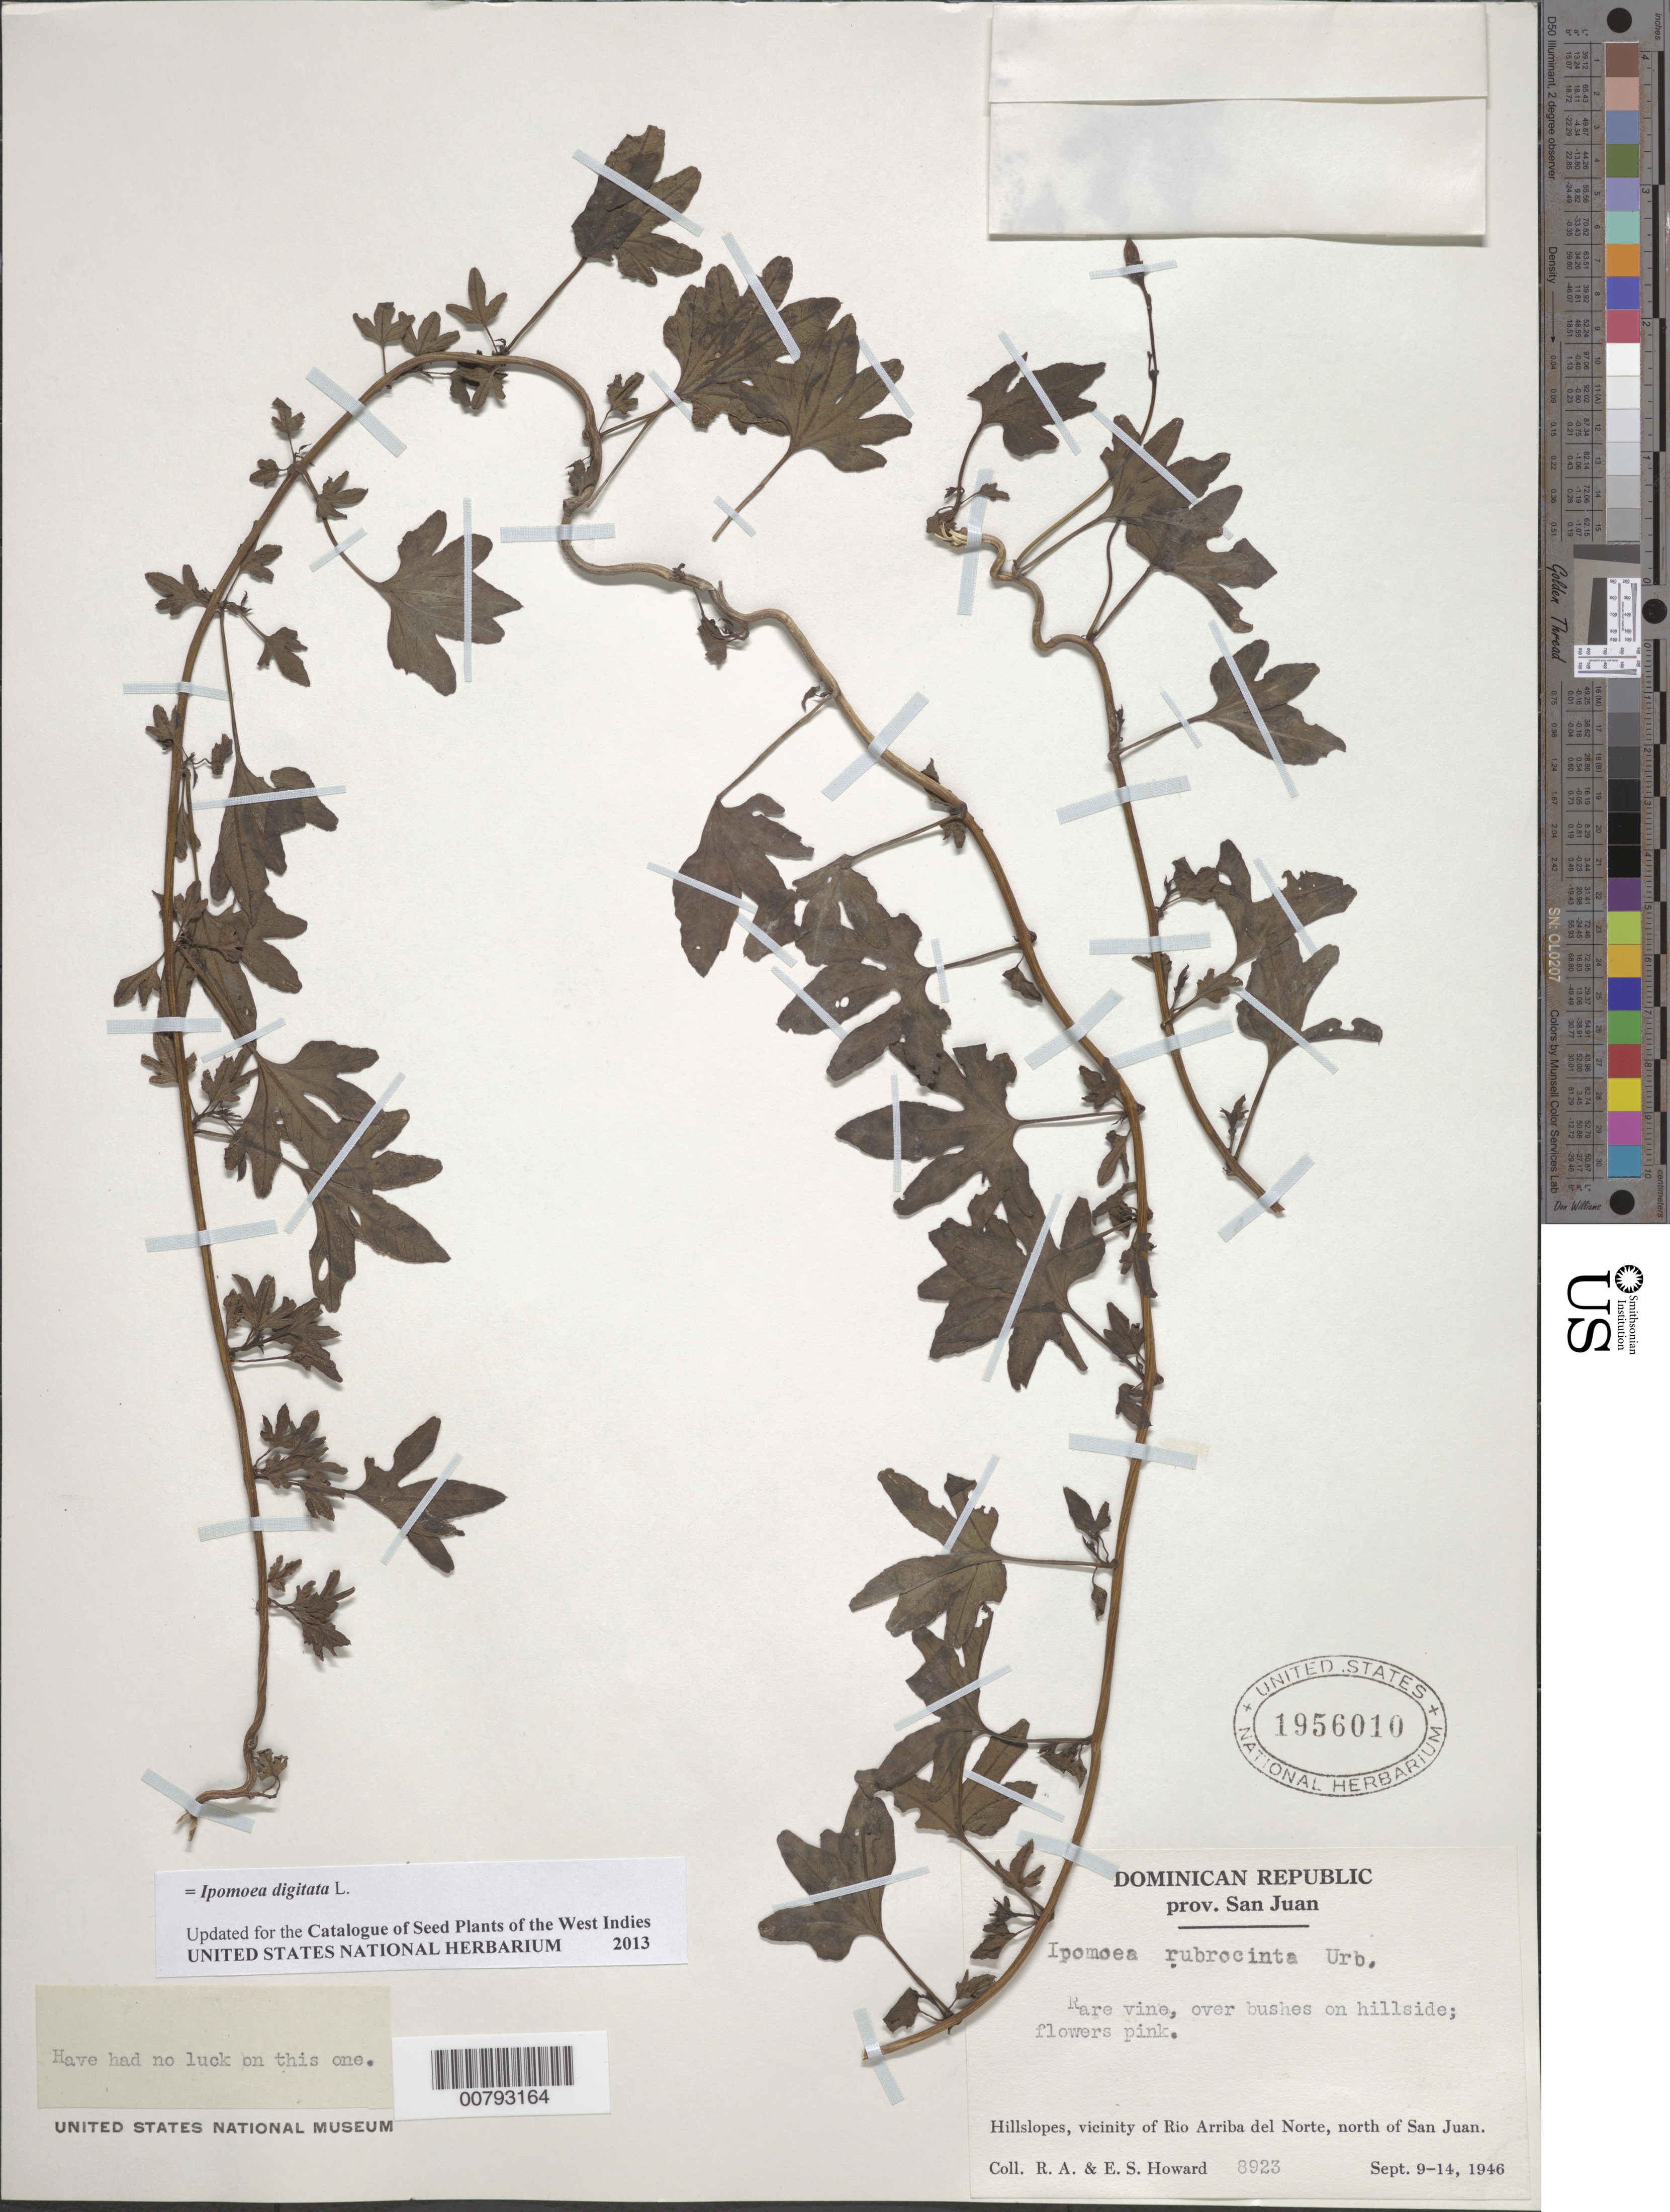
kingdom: Plantae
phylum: Tracheophyta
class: Magnoliopsida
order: Solanales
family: Convolvulaceae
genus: Ipomoea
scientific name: Ipomoea digitata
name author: L.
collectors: R. A. Howard & E. S. Howard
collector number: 8923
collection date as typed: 09 Sep 1946 to 14 Sep 1946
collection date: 1946-09-09/1946-09-14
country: Dominican Republic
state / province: San Juan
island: Hispaniola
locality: North of San Juan, vicinity of Río Arriba del Norte.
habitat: Over bushes on hillside.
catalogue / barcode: US 1956010